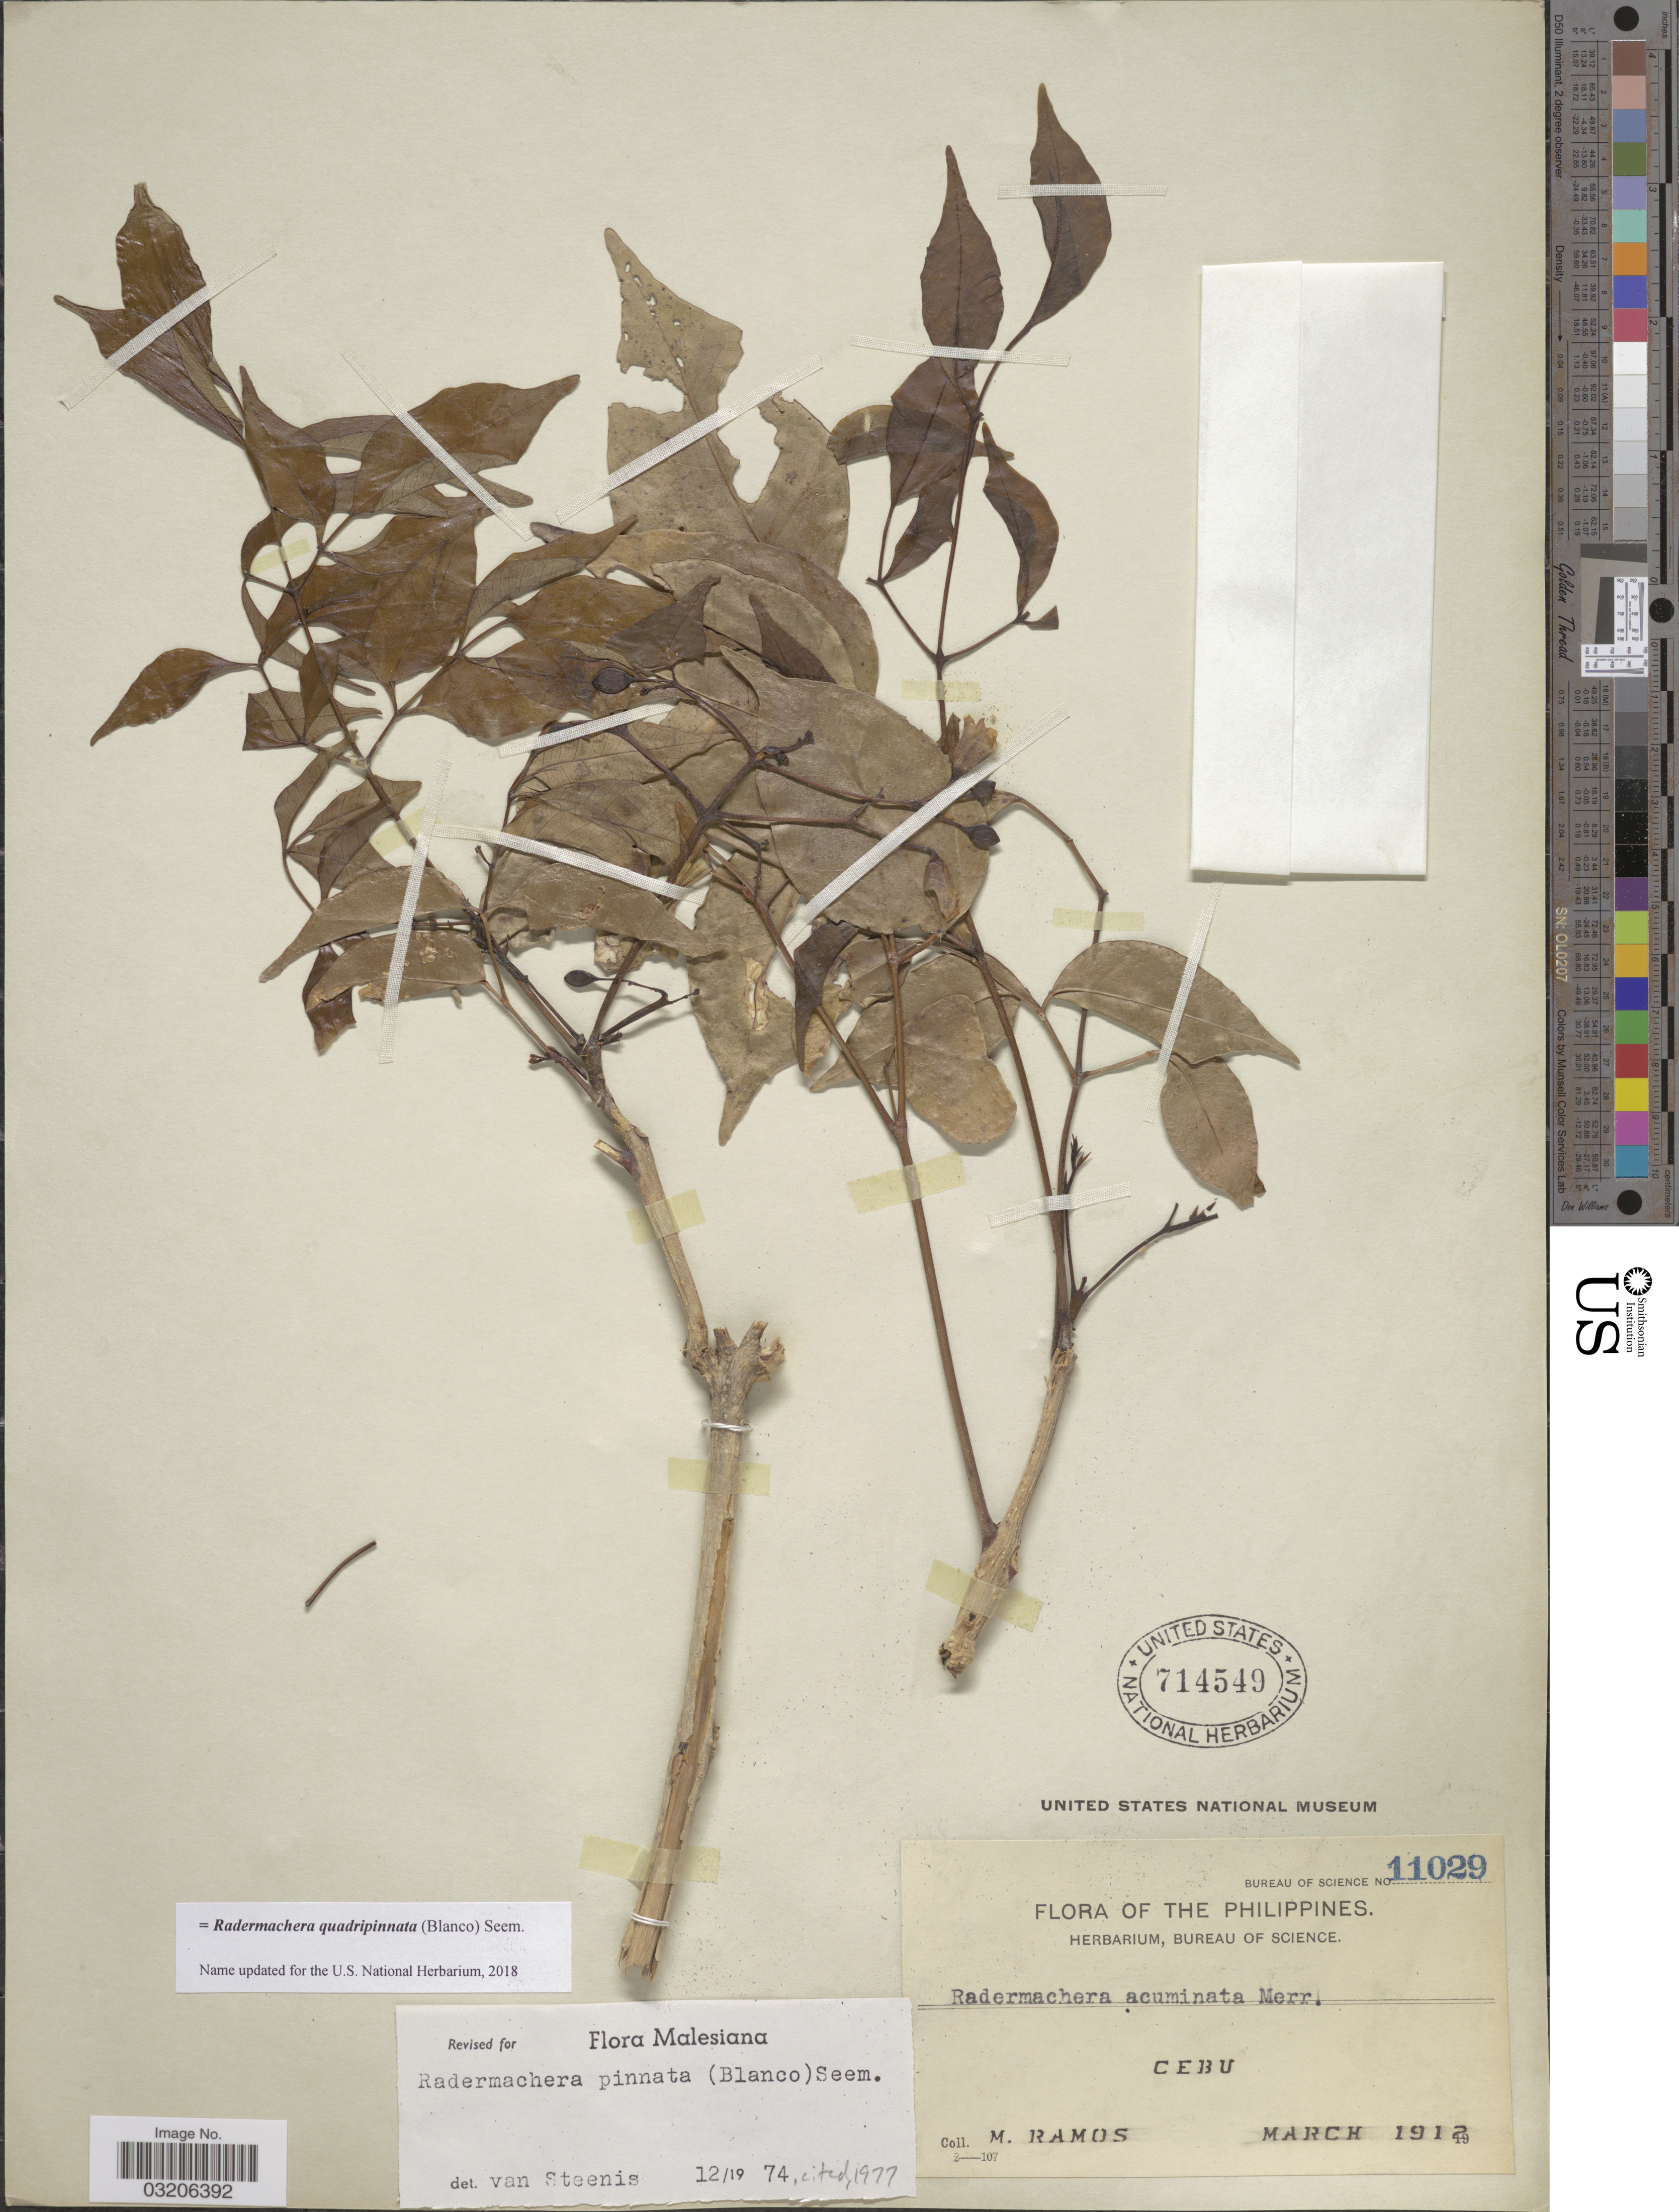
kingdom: Plantae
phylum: Tracheophyta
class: Magnoliopsida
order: Lamiales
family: Bignoniaceae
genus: Radermachera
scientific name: Radermachera quadripinnata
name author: (Blanco) Seem.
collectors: M. Ramos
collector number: Bureau of Science 11029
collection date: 1912-03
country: Philippines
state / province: Central Visayas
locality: Cebu.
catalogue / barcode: US 714549